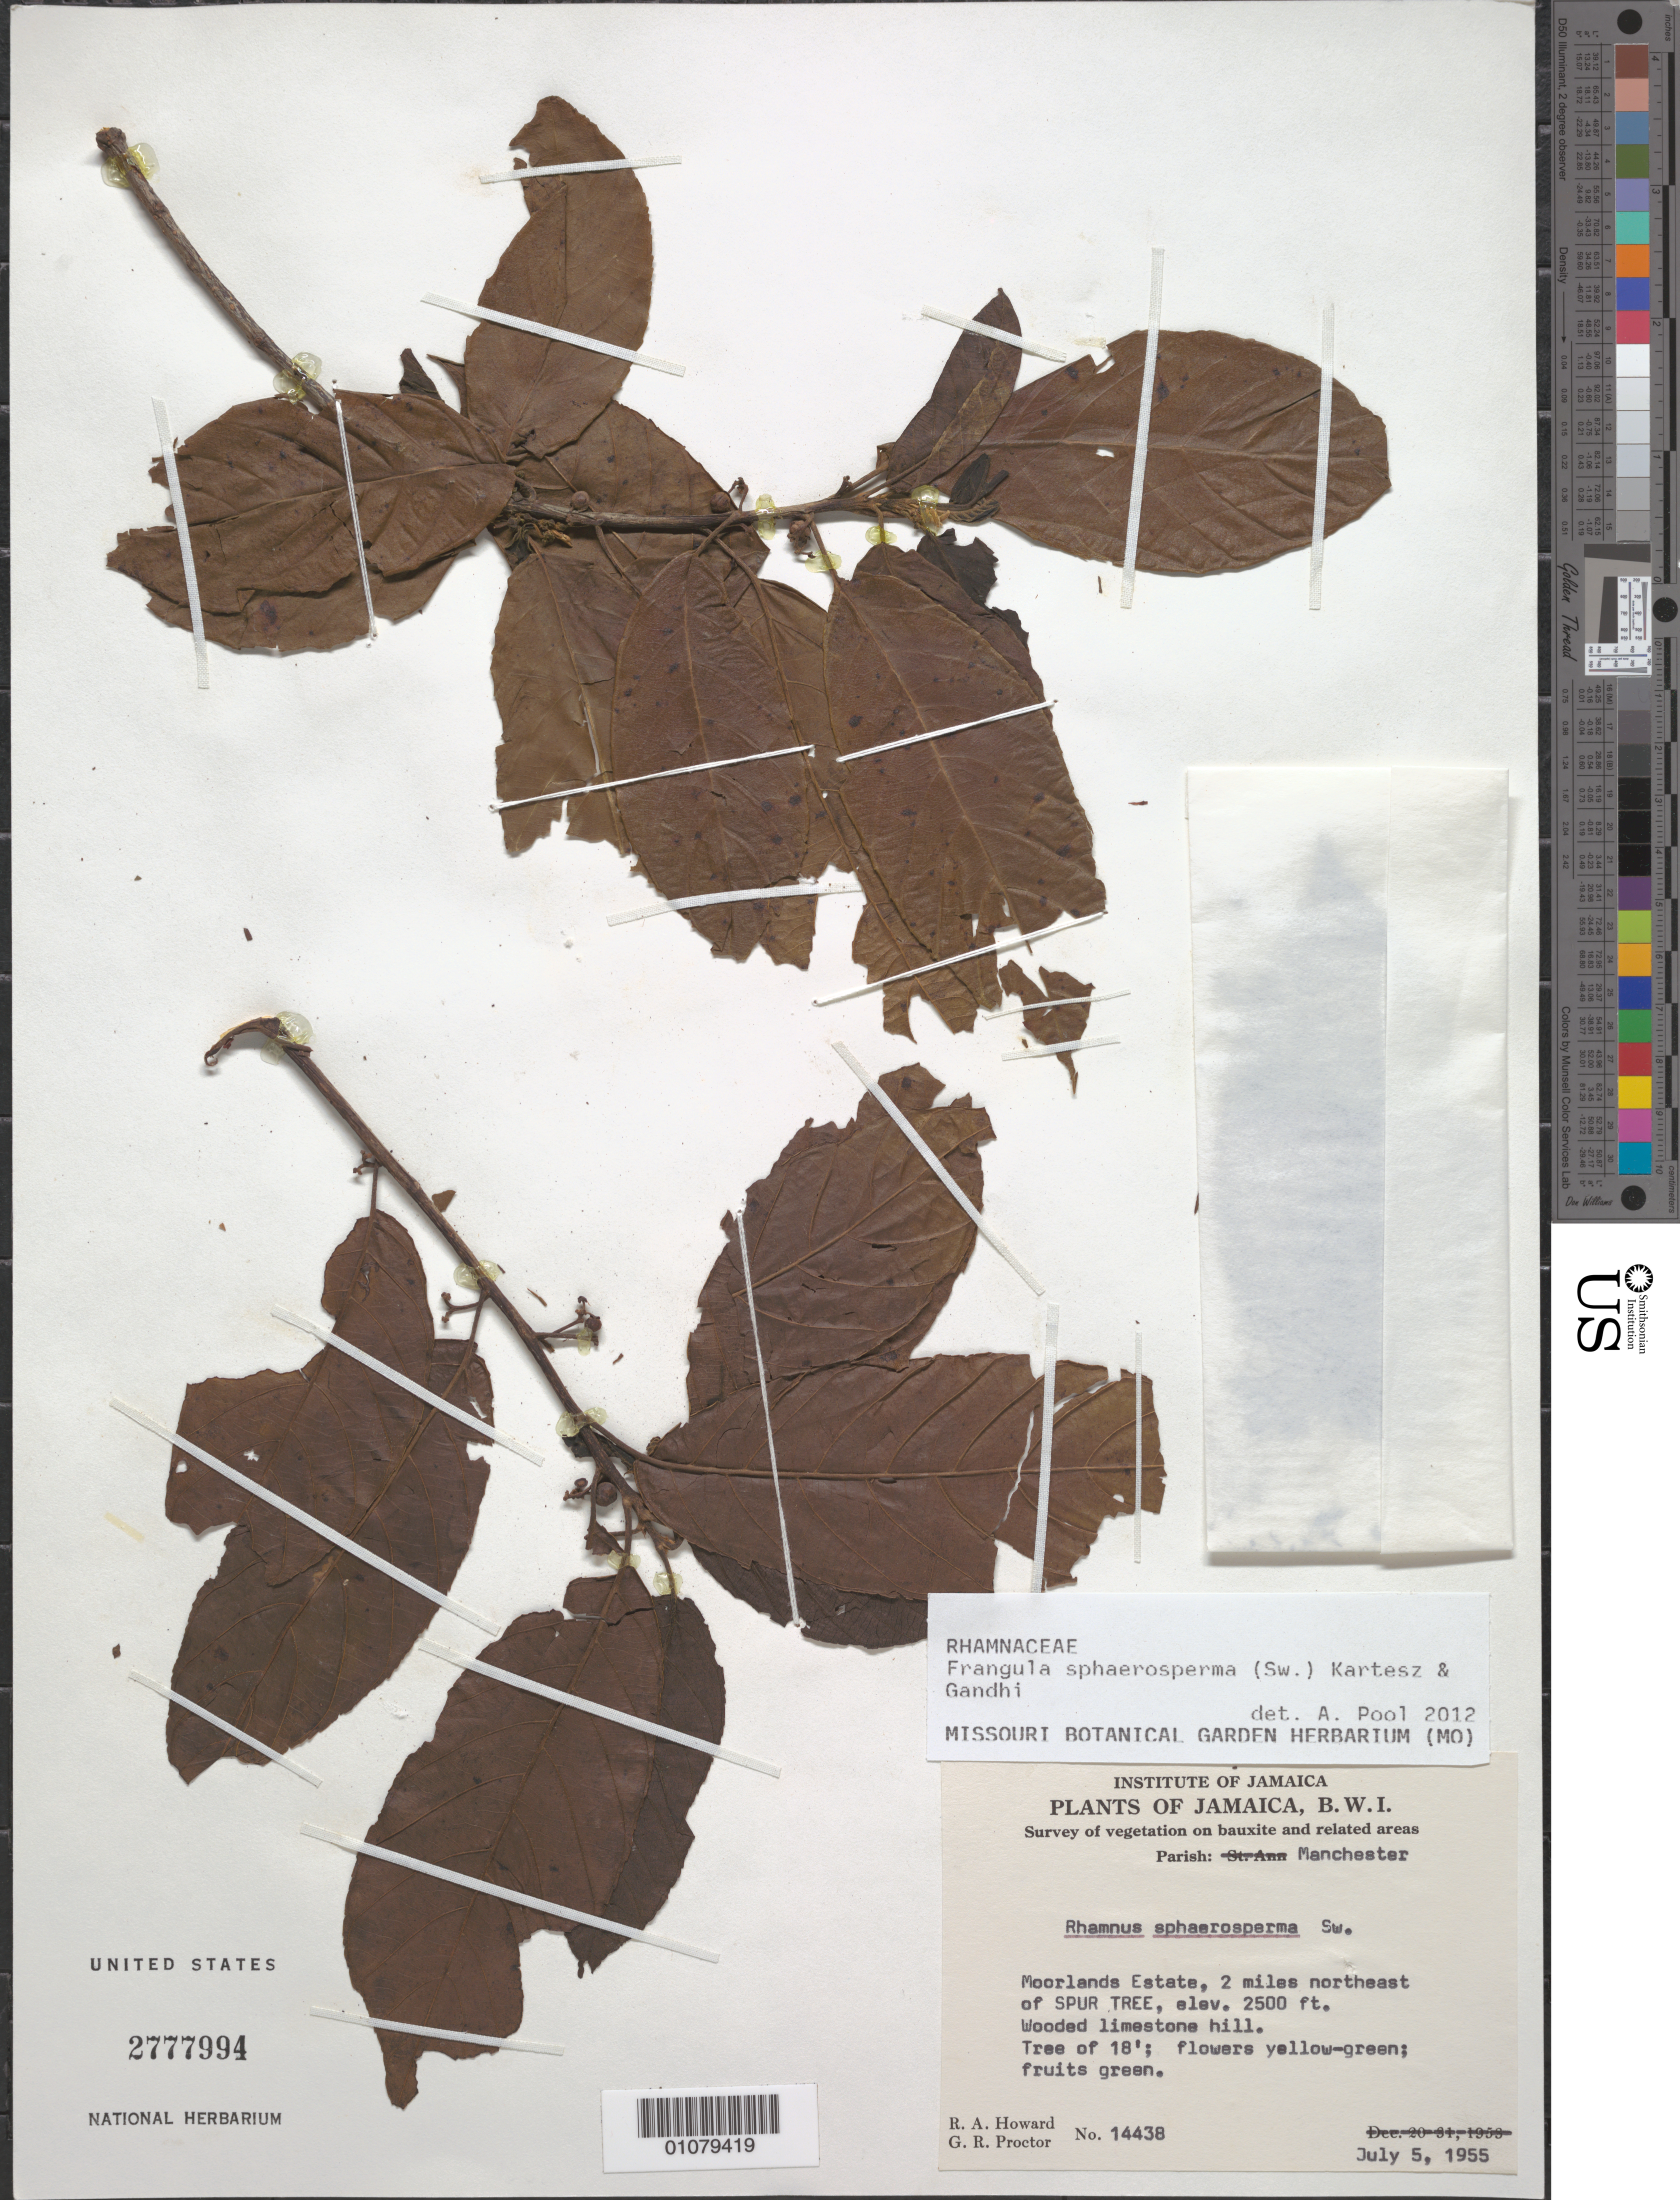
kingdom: Plantae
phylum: Tracheophyta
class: Magnoliopsida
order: Rosales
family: Rhamnaceae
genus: Frangula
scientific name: Frangula sphaerosperma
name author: (Sw.) Kartesz & Gandhi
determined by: Pool, A., (MO), Missouri Botanical Garden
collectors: R. A. Howard & G. R. Proctor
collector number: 14438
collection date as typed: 05 Jul 1955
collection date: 1955-07-05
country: Jamaica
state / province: Manchester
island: Jamaica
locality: Moorlands Estate, 2 miles NE of Spur Tree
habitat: Wooded limestone hill.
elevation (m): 762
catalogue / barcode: US 2777994